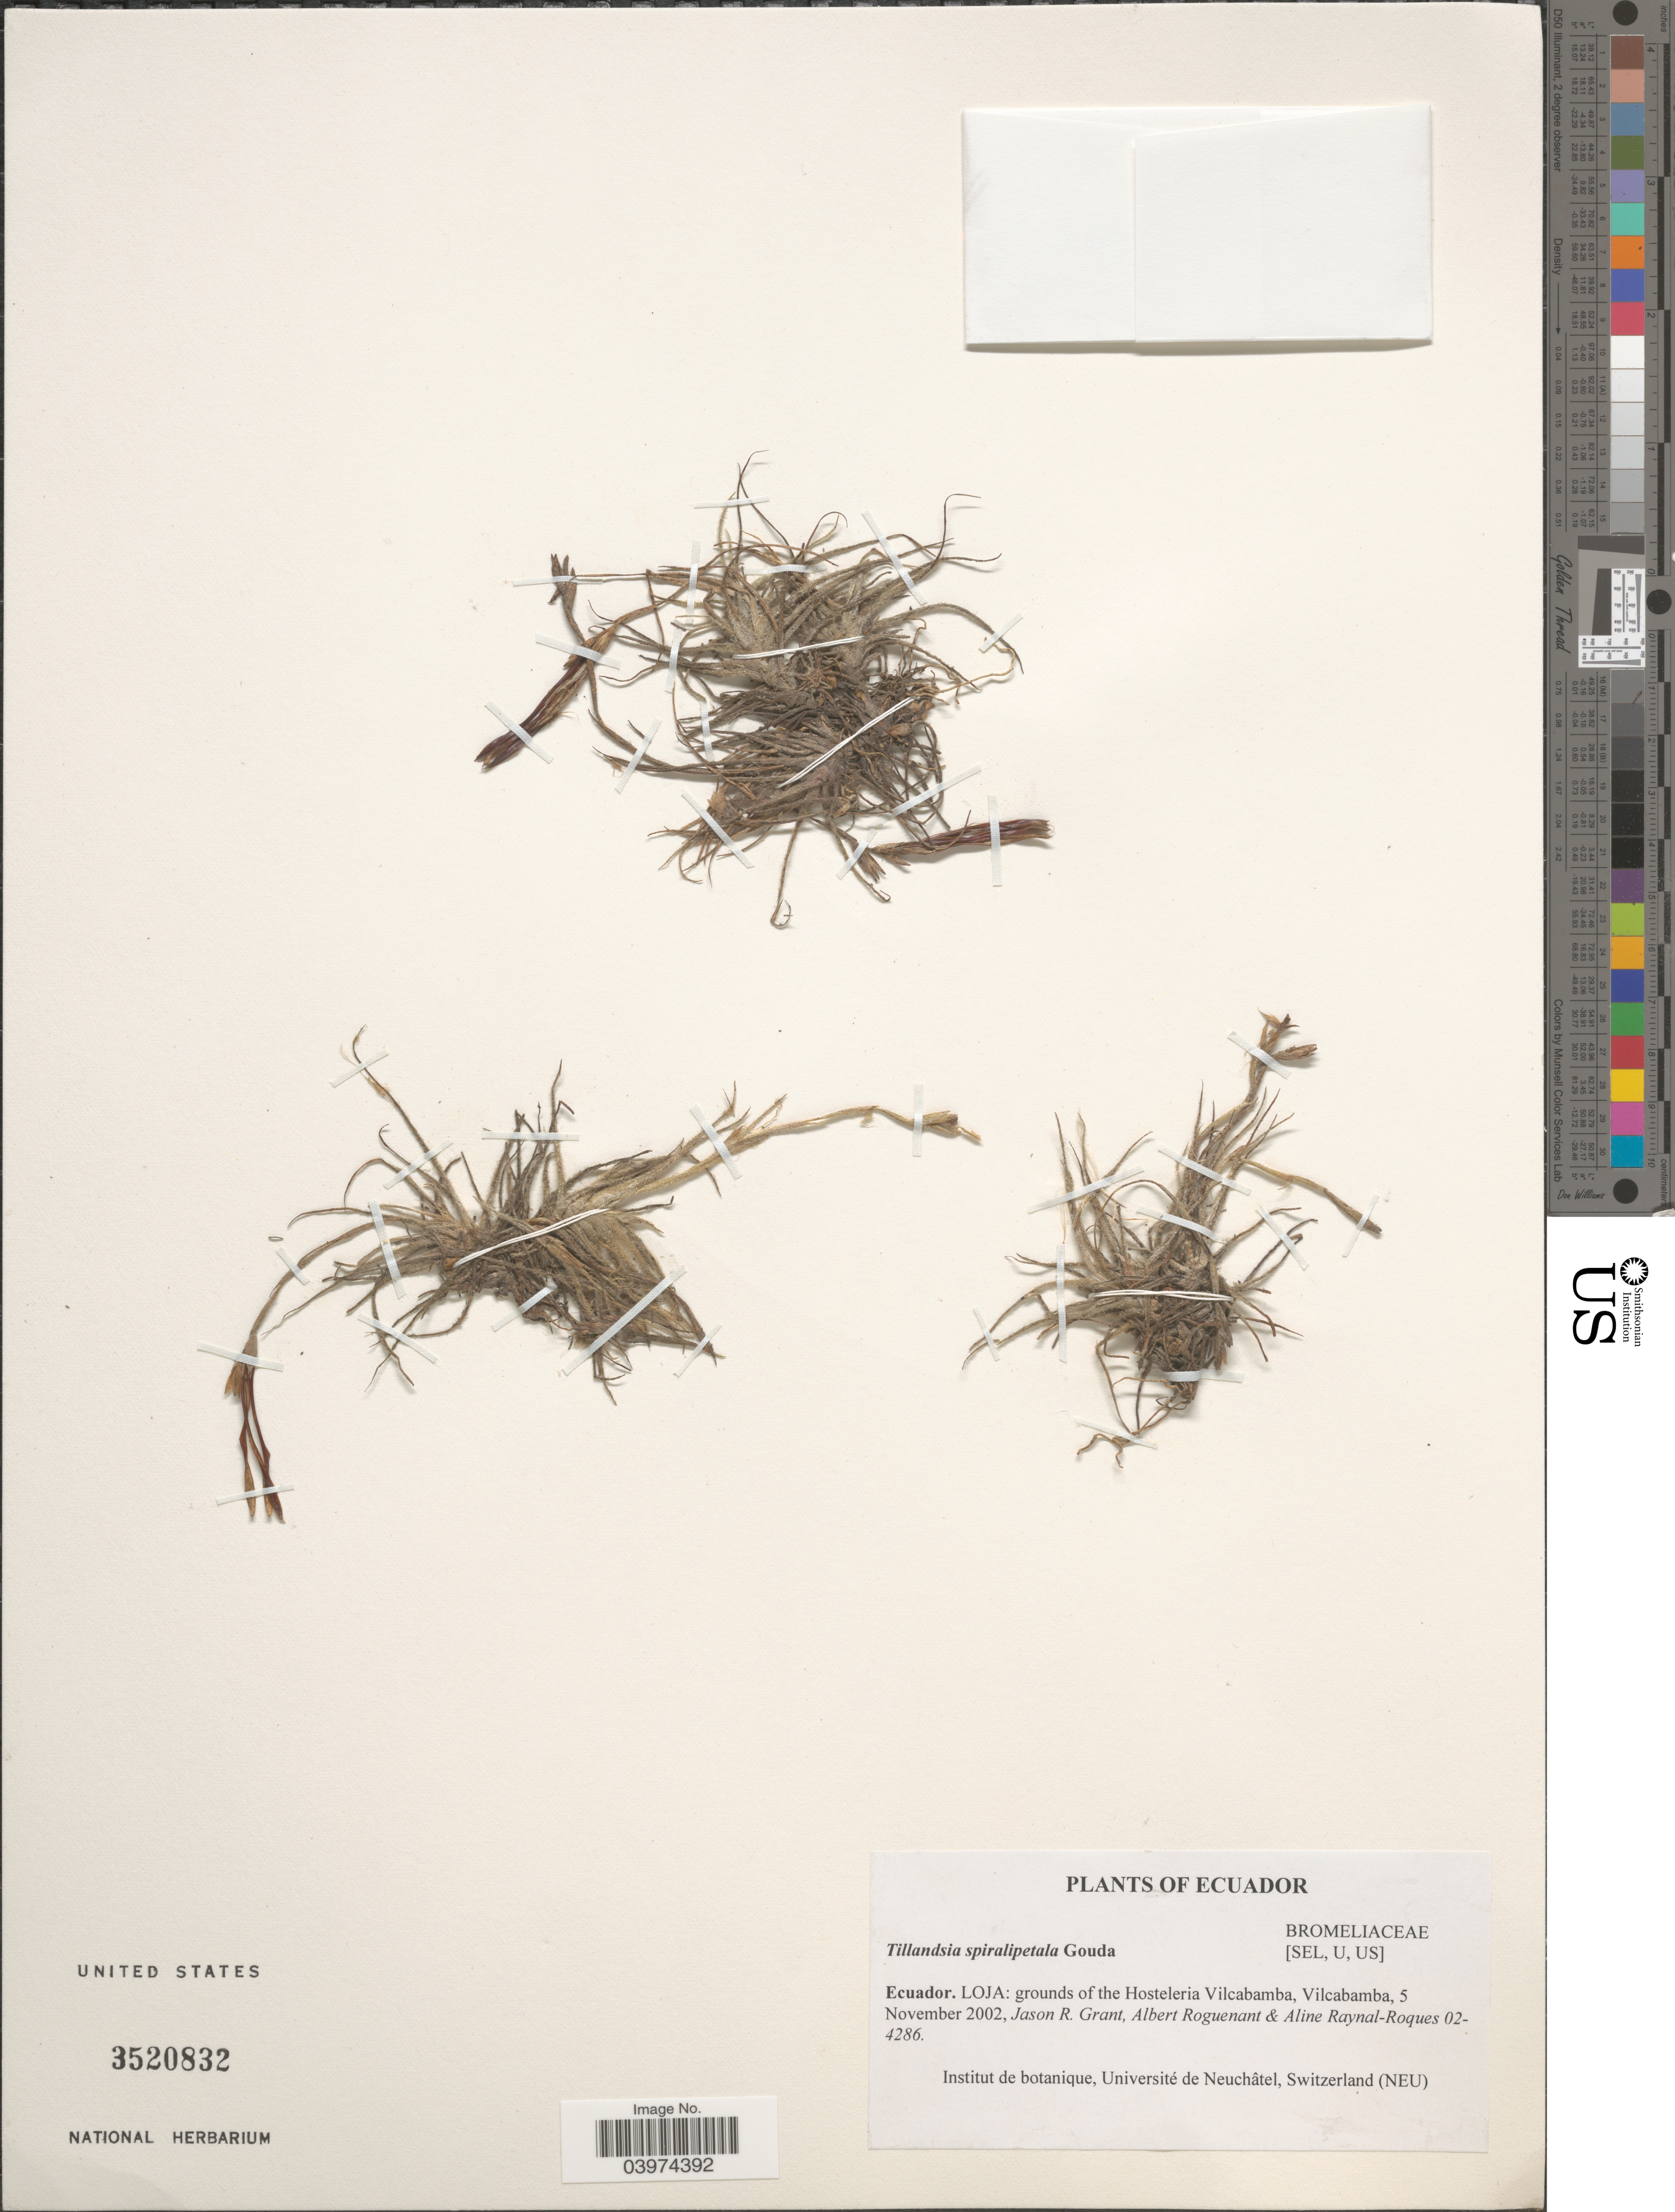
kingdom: Plantae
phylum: Tracheophyta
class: Liliopsida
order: Poales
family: Bromeliaceae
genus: Tillandsia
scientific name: Tillandsia spiralipetala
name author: Gouda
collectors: J. R. Grant, A. Roguenant & A. M. Raynal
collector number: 02-4286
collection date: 2002-11-05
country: Ecuador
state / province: Loja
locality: Grounds of the Hosteleria Vilcabamba.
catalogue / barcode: US 3520832